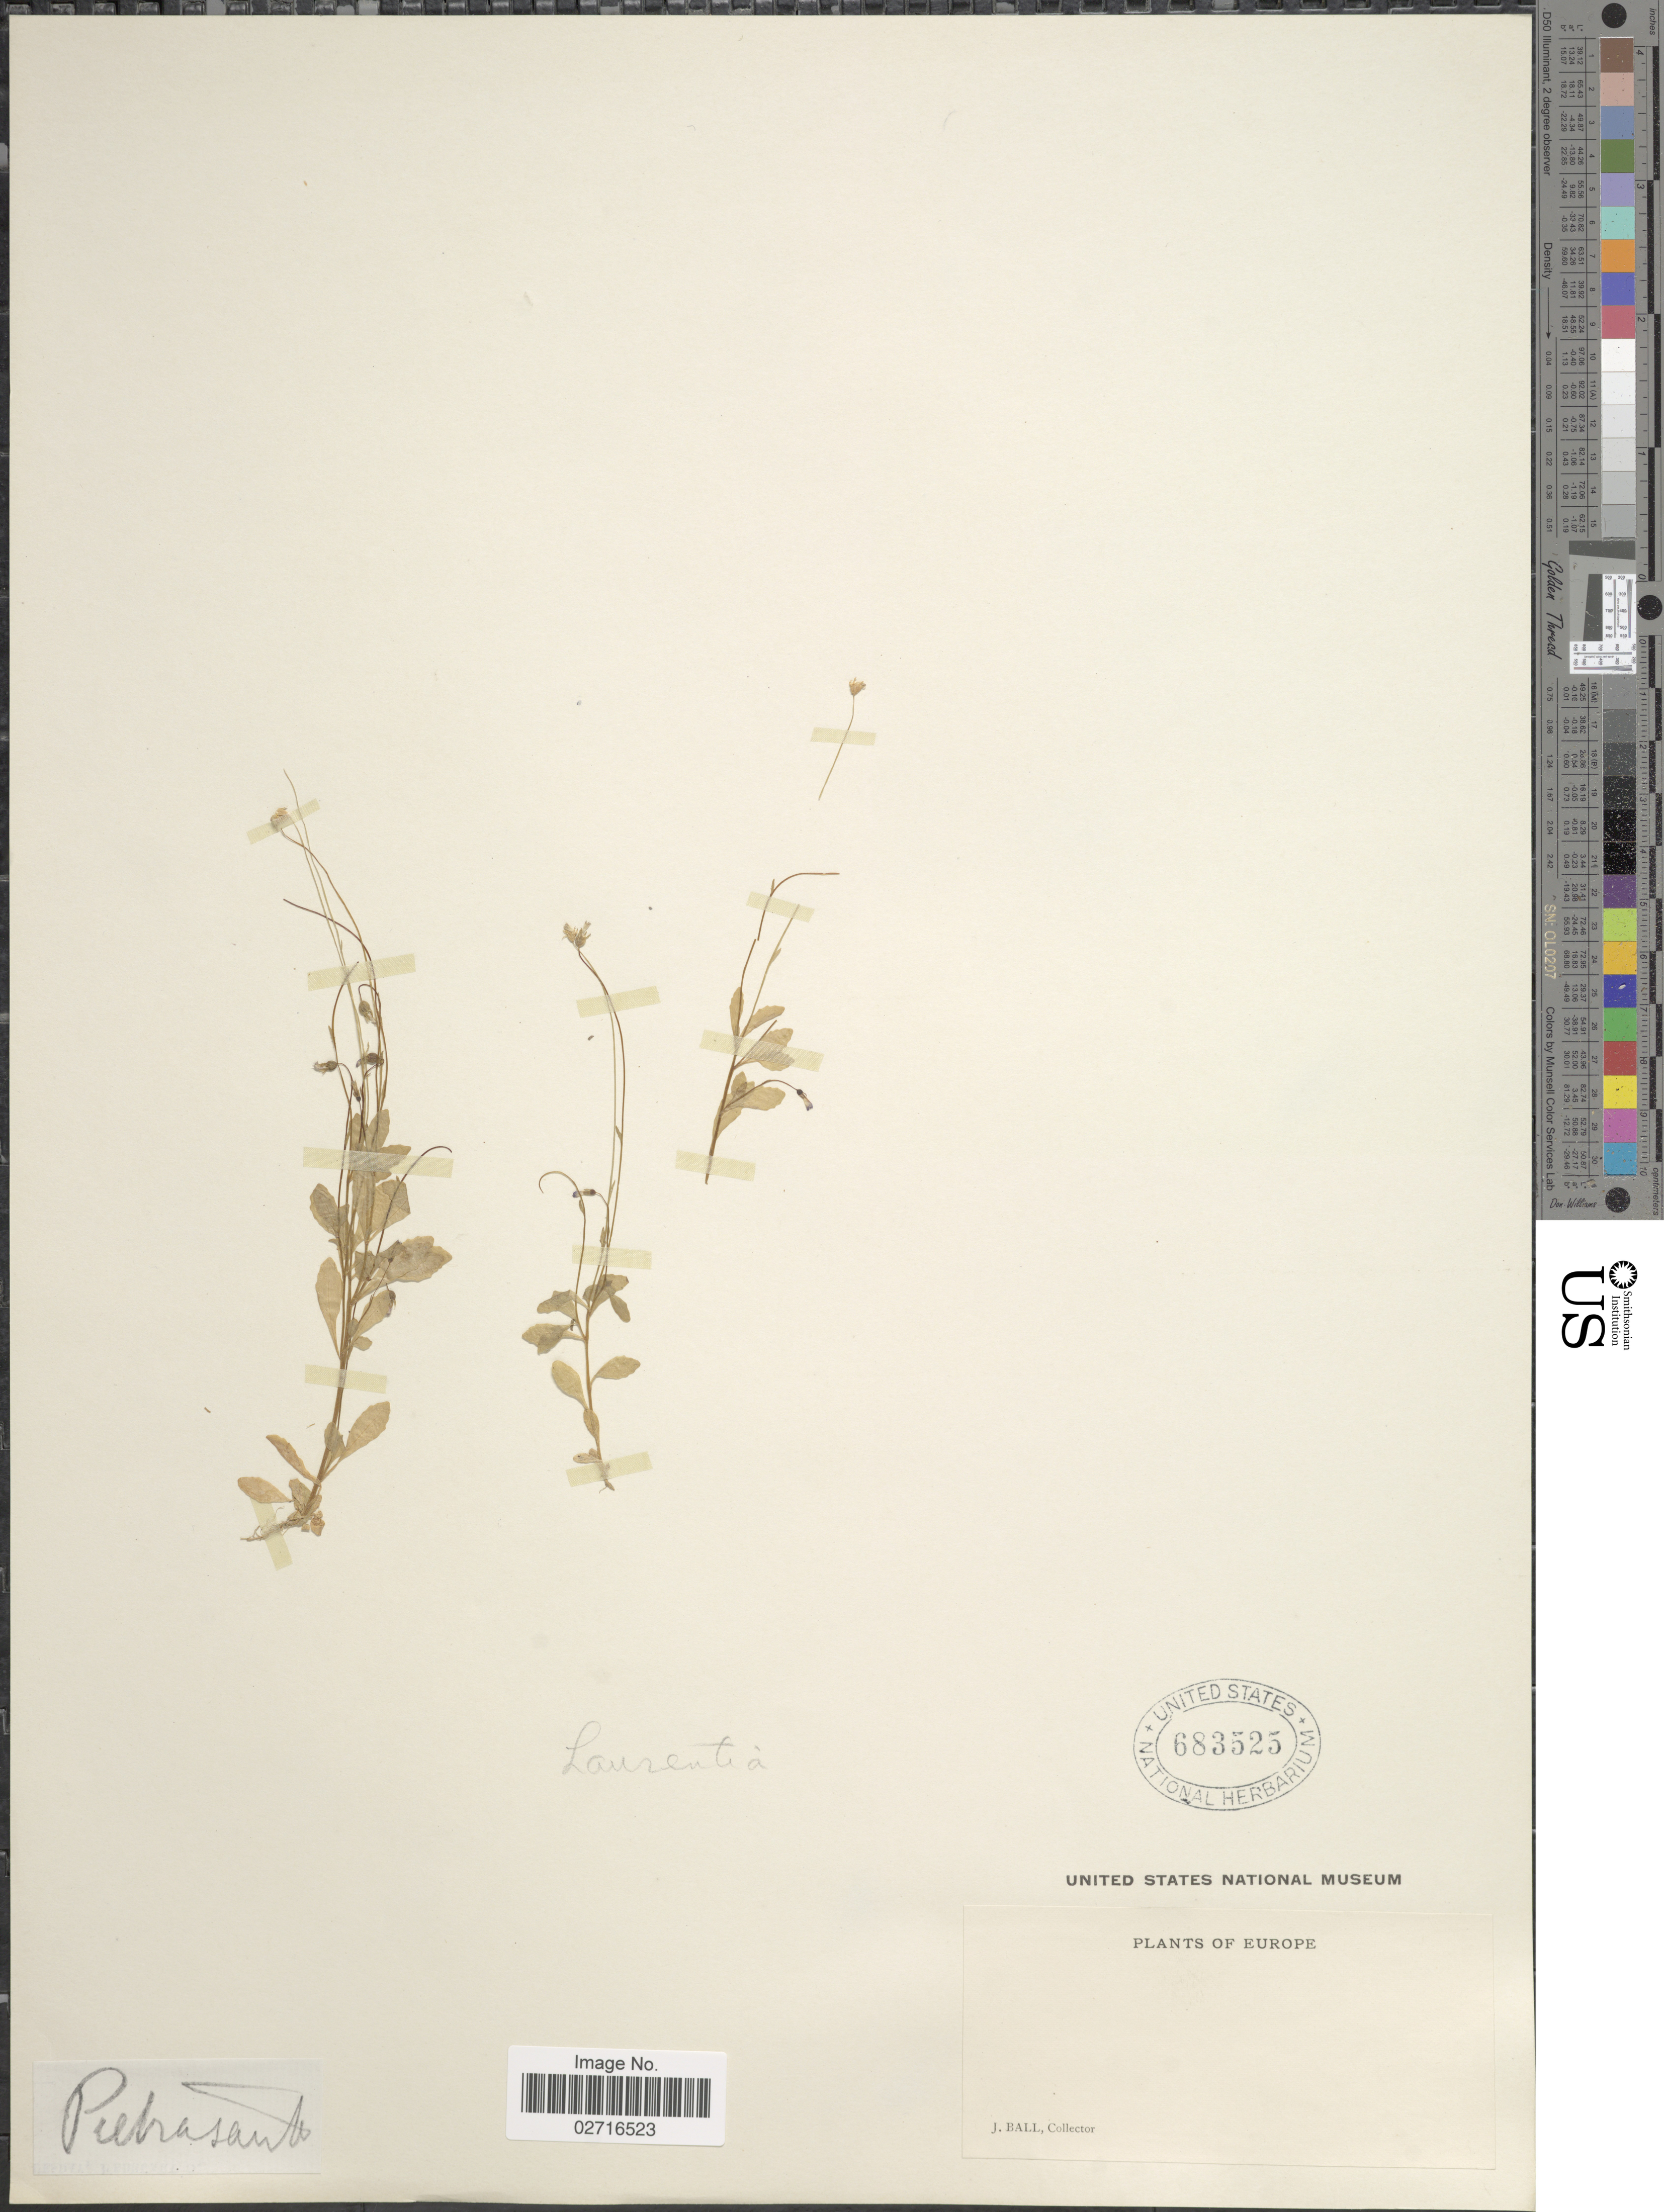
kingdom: Plantae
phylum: Tracheophyta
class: Magnoliopsida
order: Asterales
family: Campanulaceae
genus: Laurentia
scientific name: Laurentia sp.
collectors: J. Ball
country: Italy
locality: Europe, Pietrasanta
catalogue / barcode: US 683525